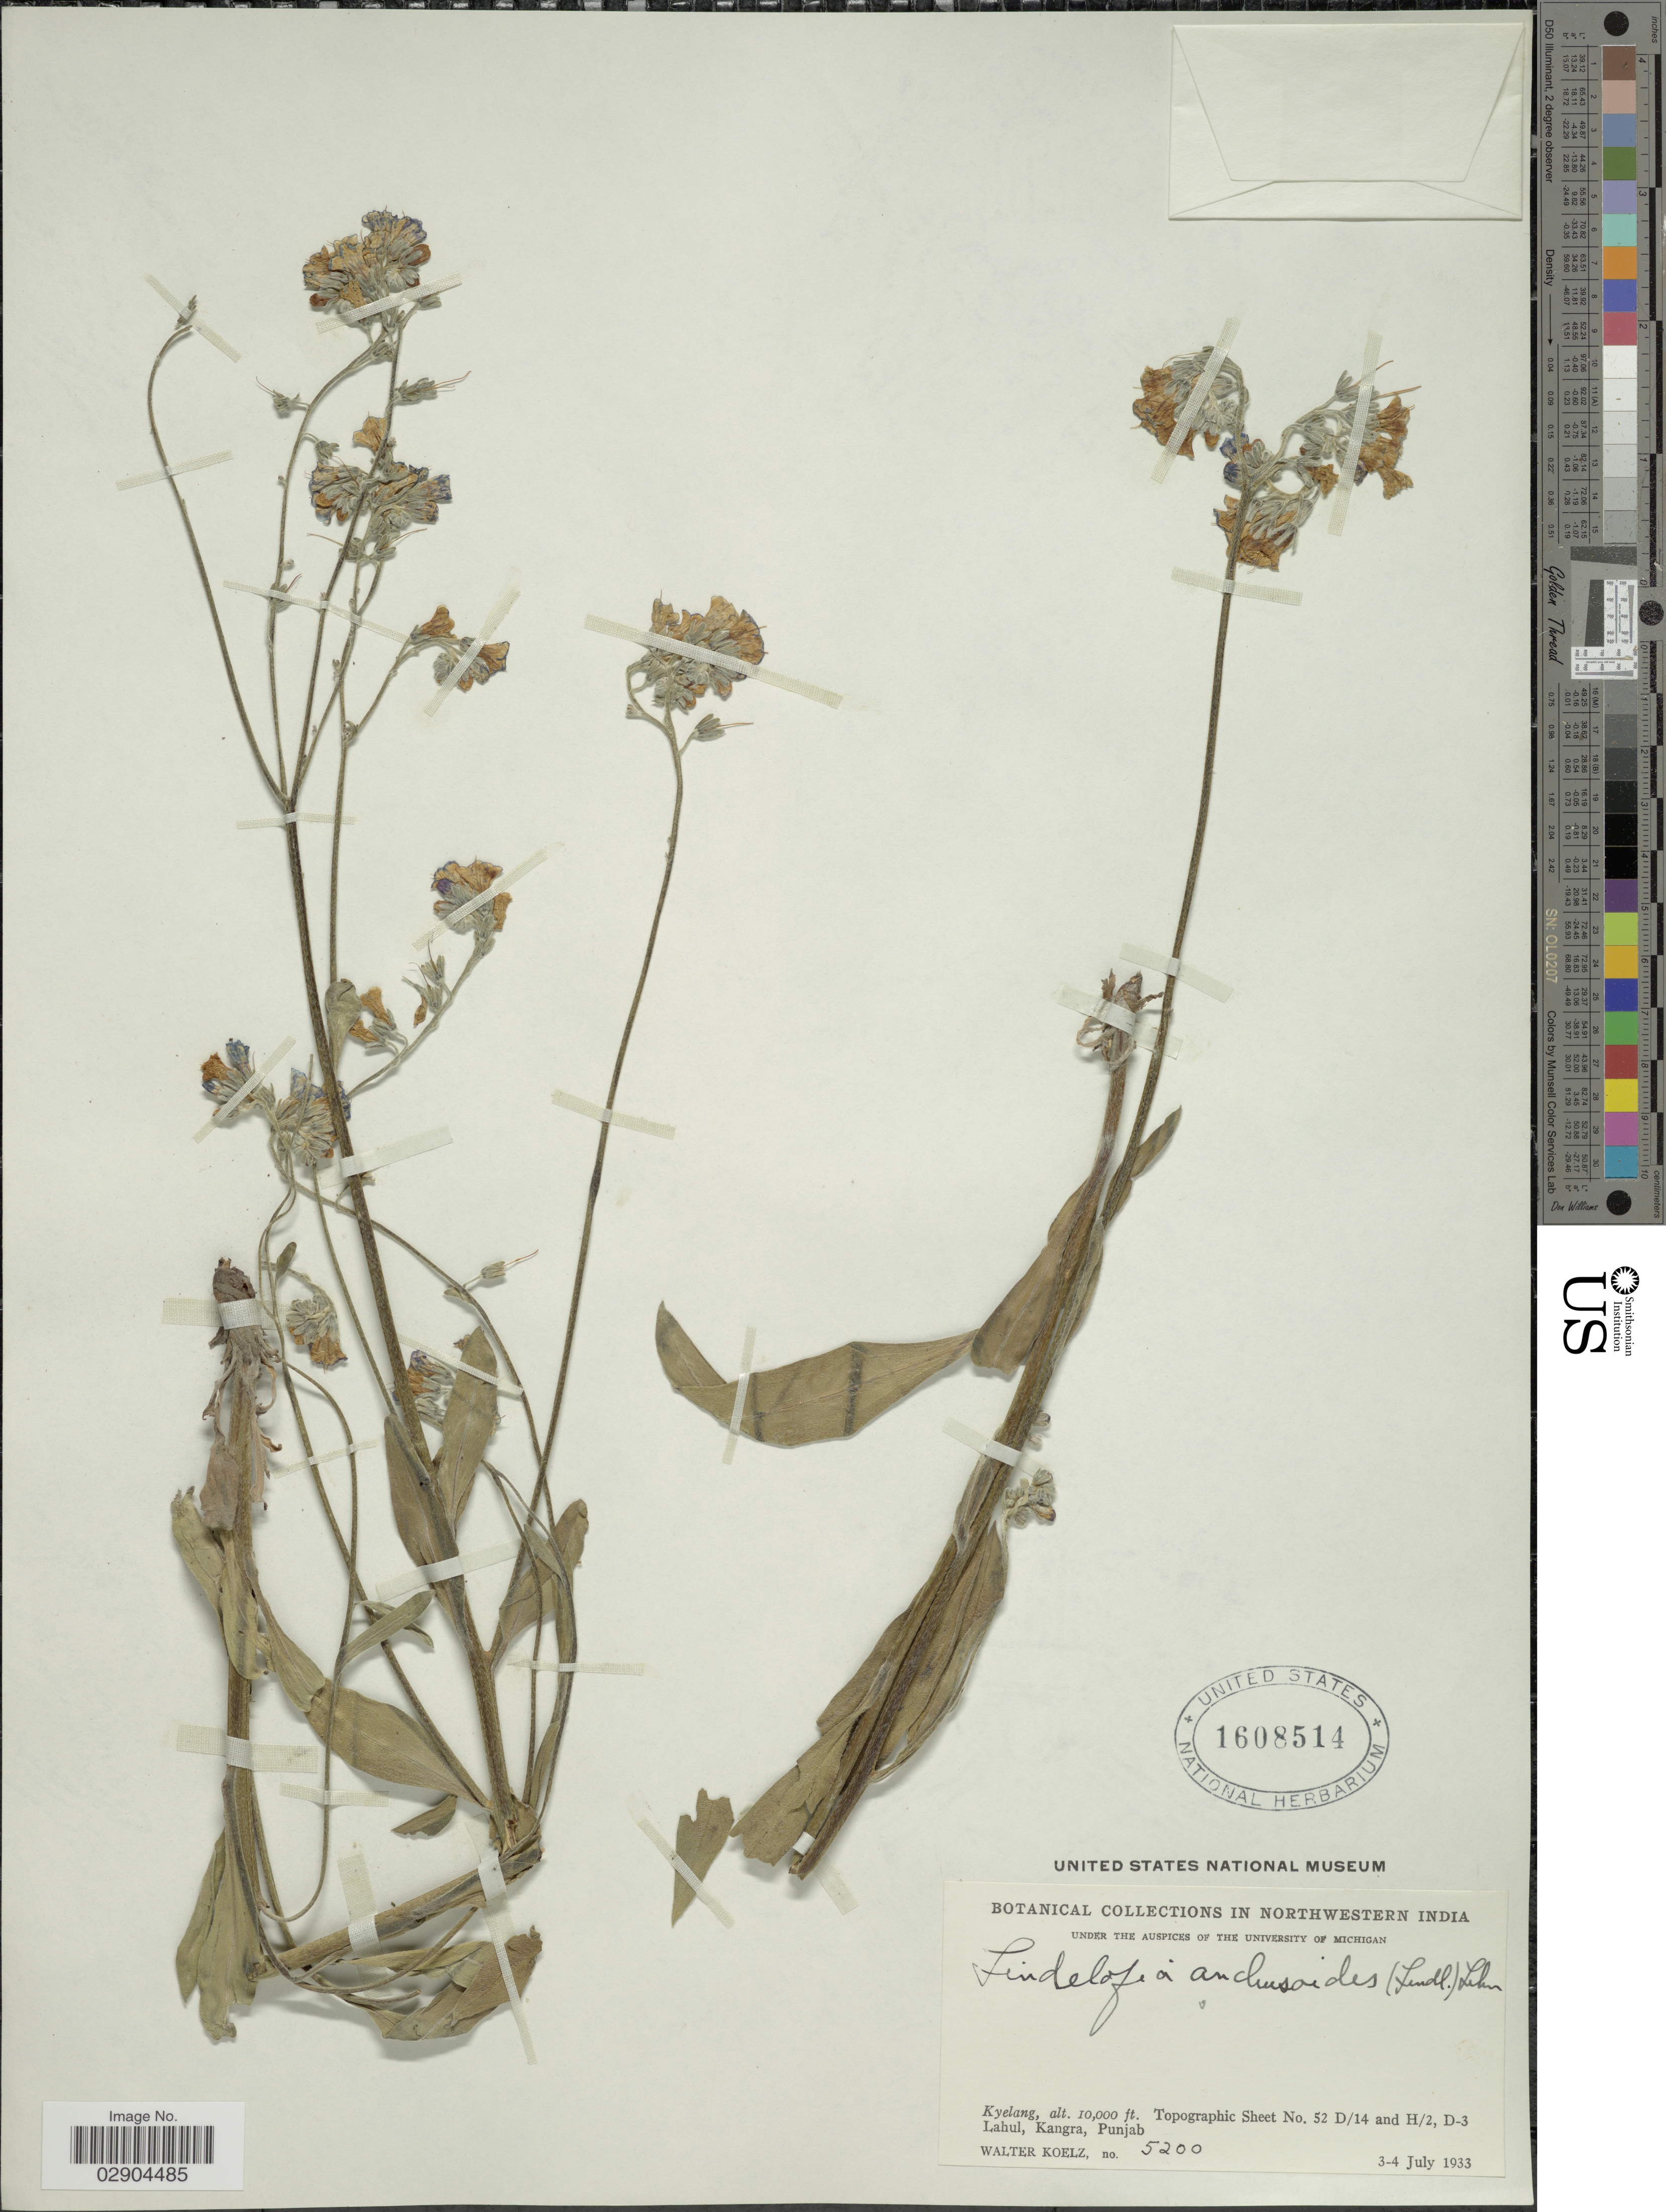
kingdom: Plantae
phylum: Tracheophyta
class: Magnoliopsida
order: Boraginales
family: Boraginaceae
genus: Lindelofia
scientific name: Lindelofia macrostyla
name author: (Bunge) Popov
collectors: W. N. Koelz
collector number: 5200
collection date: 1933-07-03/1933-07-04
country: India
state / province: Punjab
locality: In Northwestern India. Kyelang. Topographic Sheet No. 52 D/14 and H/2, D-3 Lahul, Kangra, Punjab.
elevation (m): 3048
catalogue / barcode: US 1608514